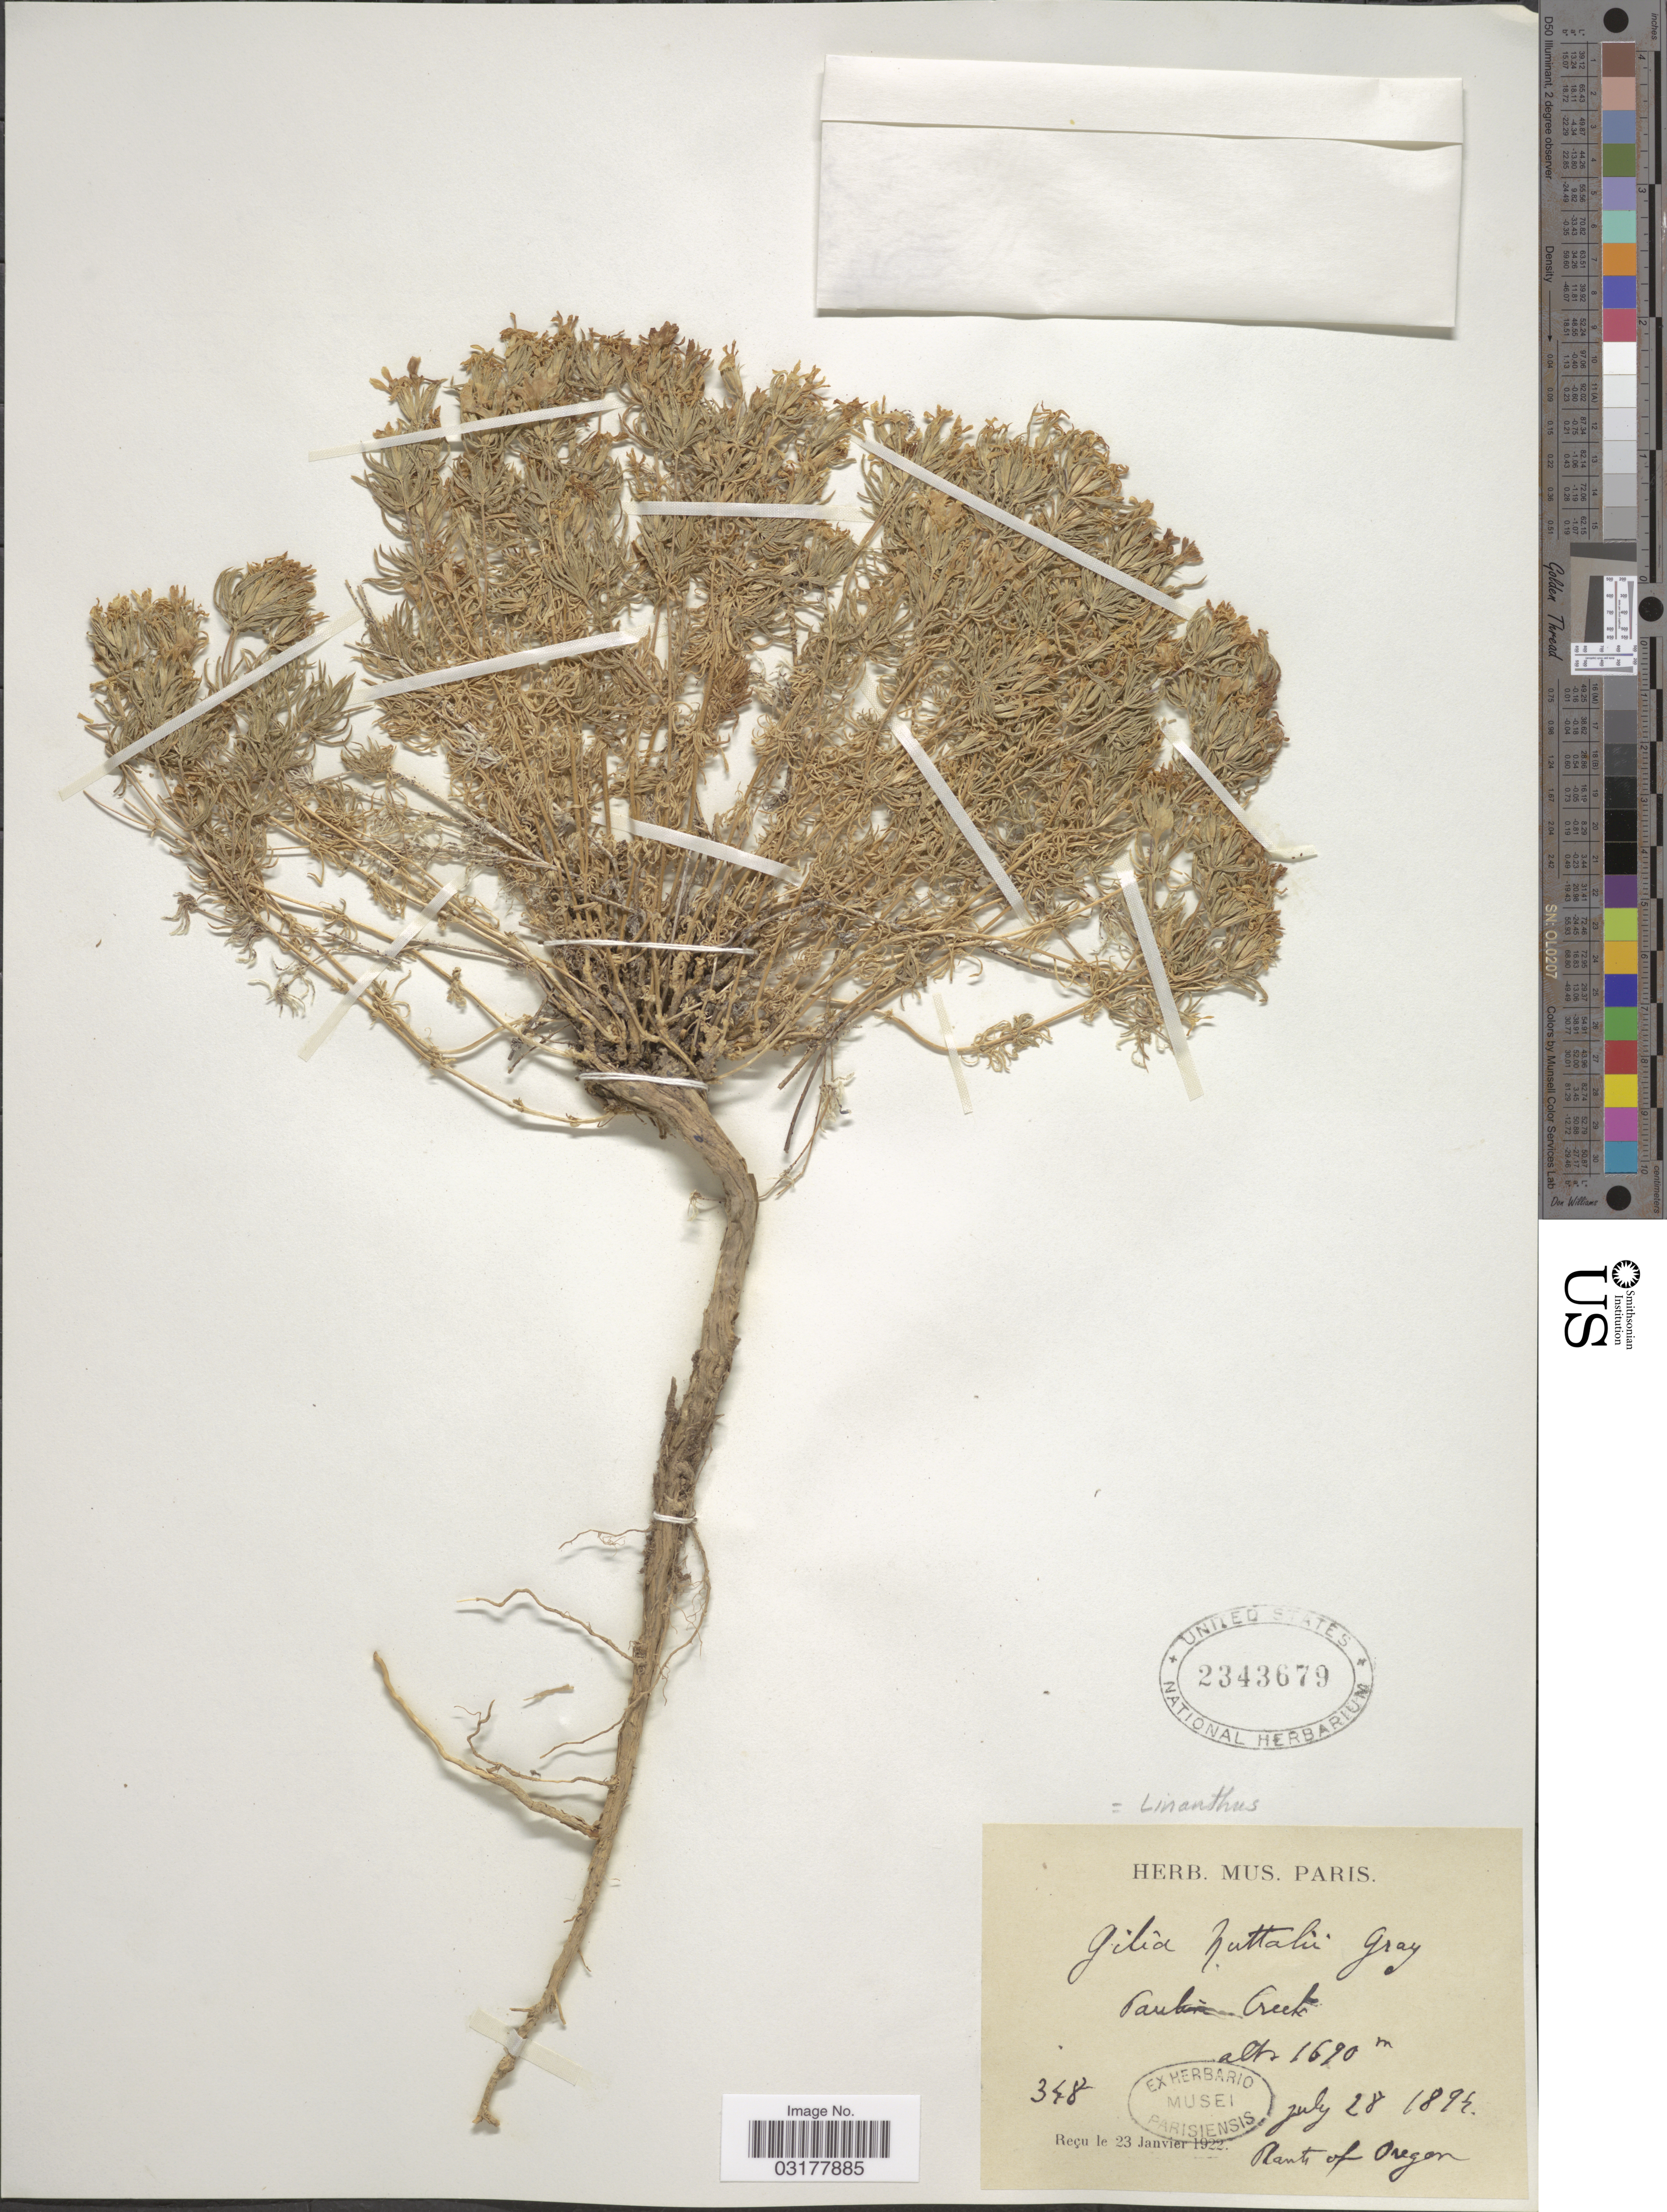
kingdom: Plantae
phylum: Tracheophyta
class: Magnoliopsida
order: Ericales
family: Polemoniaceae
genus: Leptosiphon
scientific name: Leptosiphon nuttallii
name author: (A. Gray) J.M. Porter & L.A. Johnson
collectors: ex herb. Mus. Paris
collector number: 348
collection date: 1894-07-28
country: United States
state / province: Oregon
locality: Paulin Creek.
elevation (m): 1690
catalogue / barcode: US 2343679